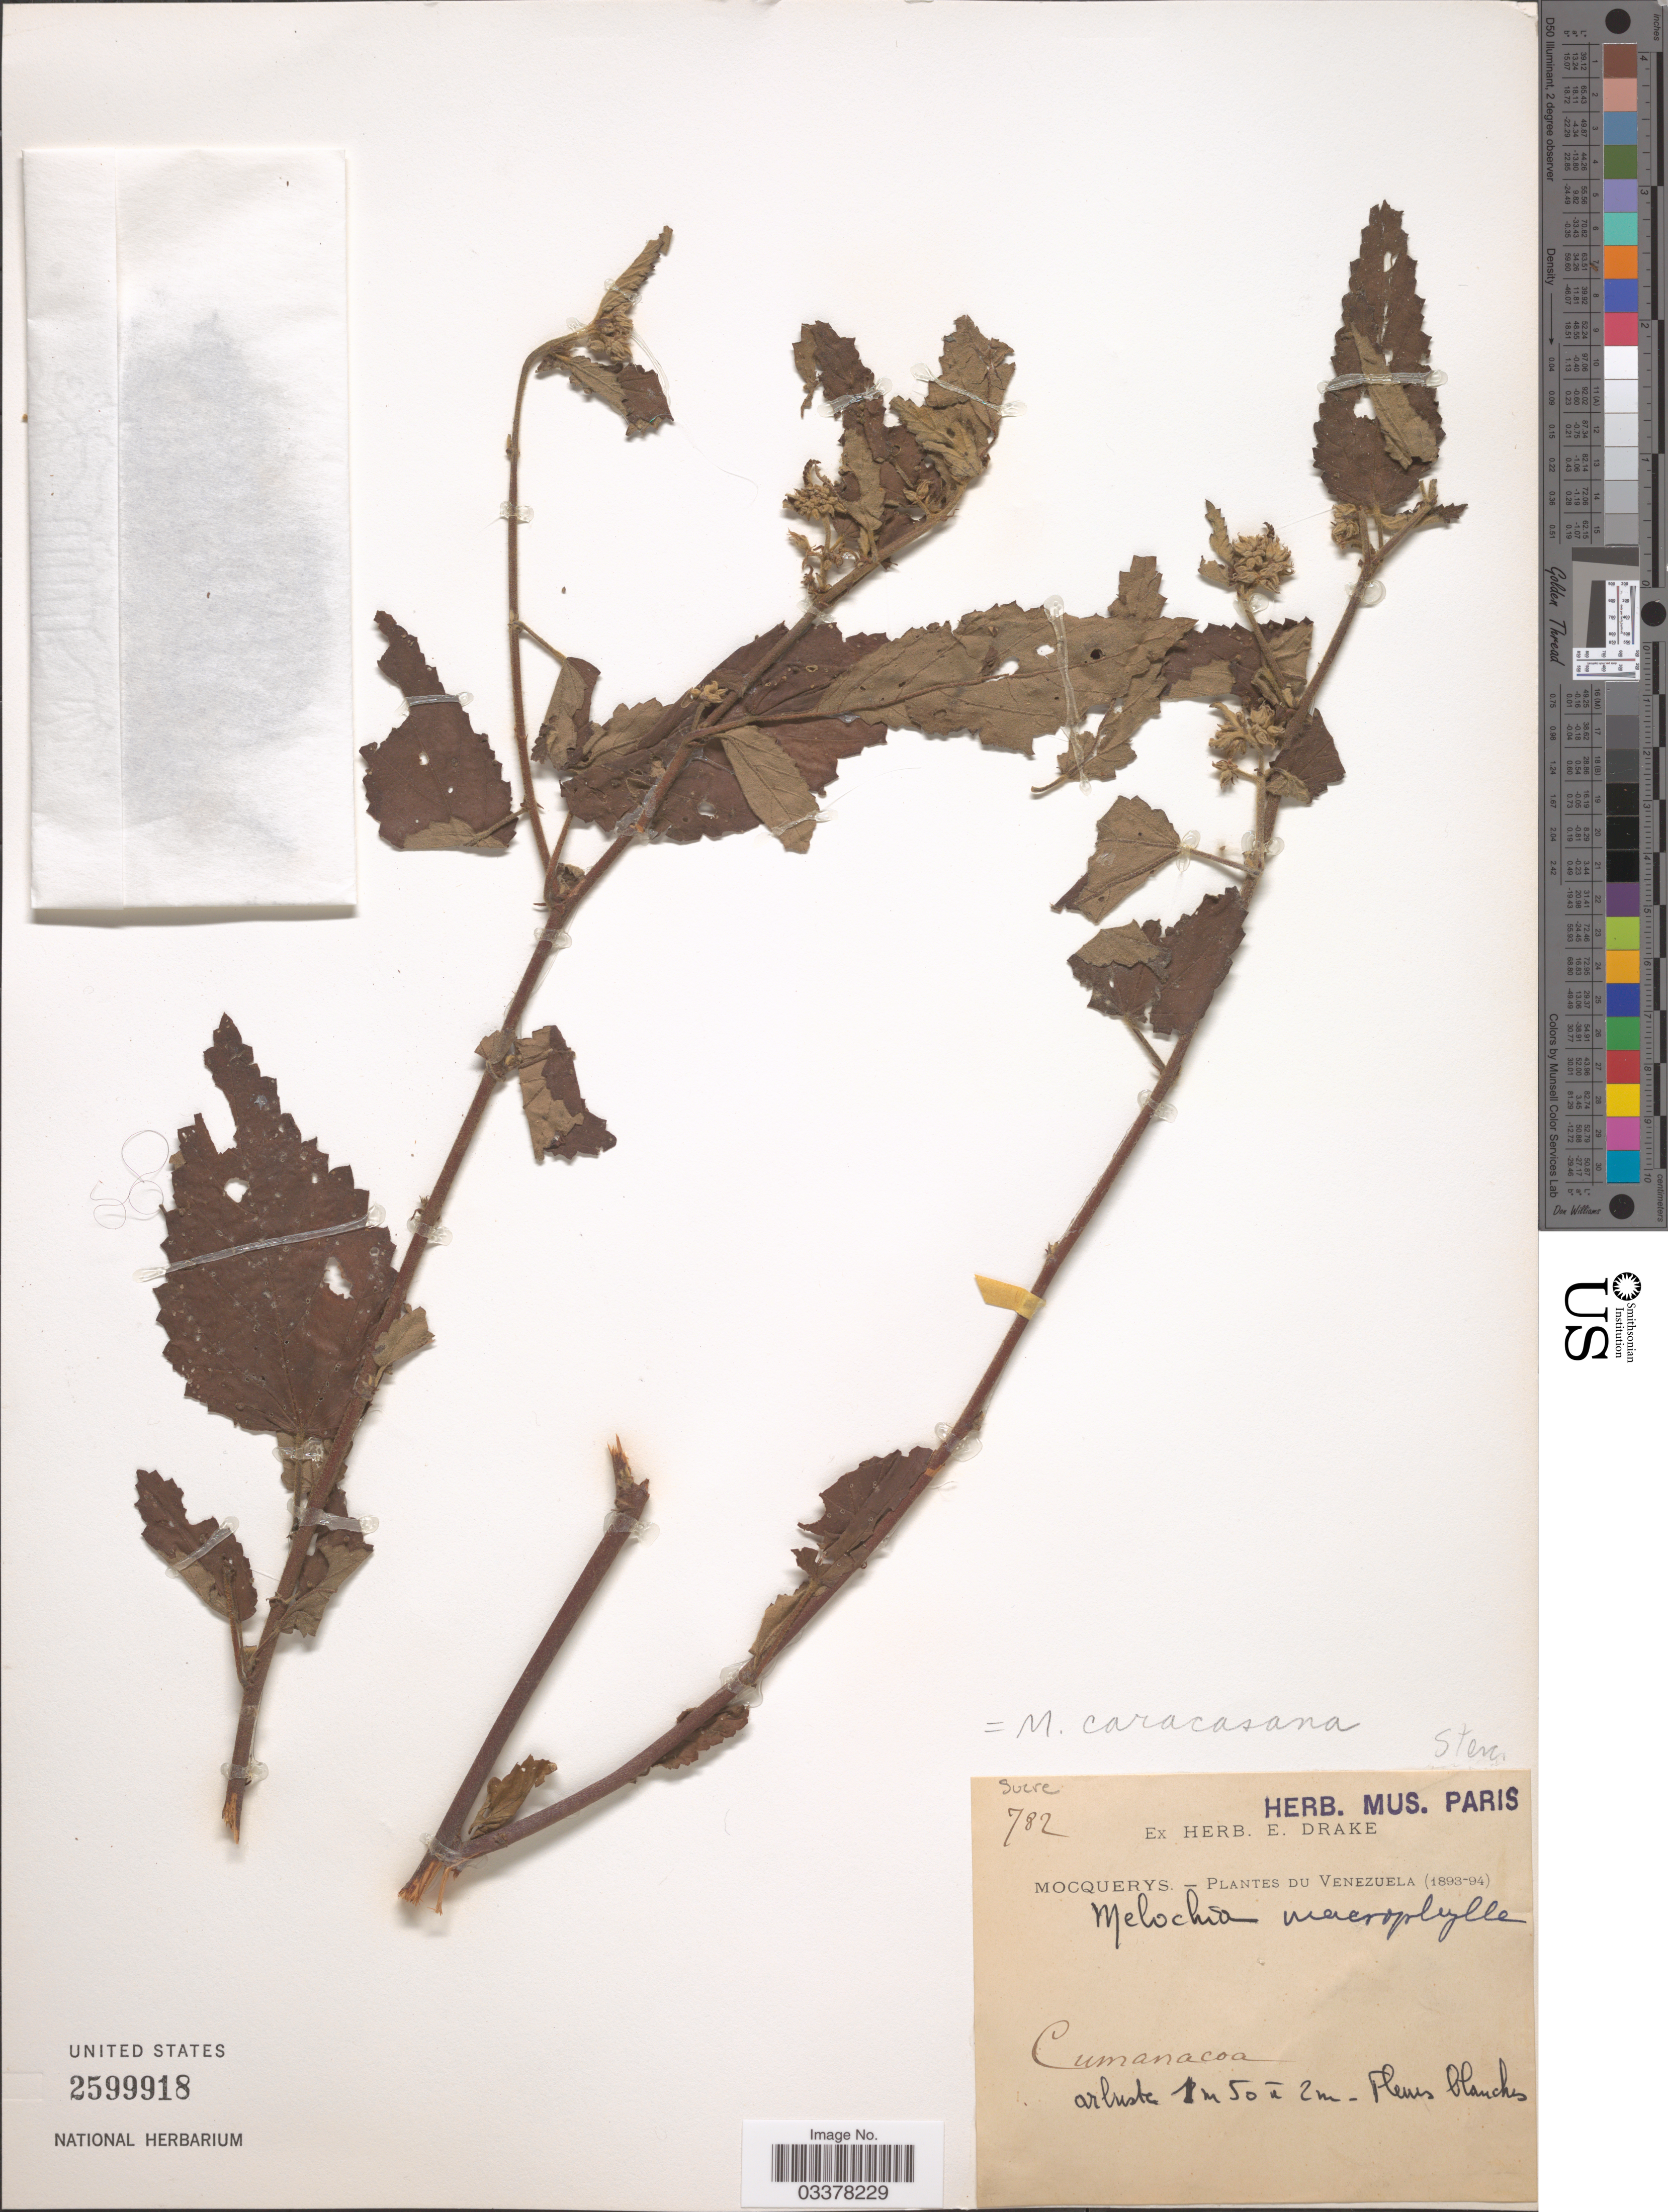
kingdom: Plantae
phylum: Tracheophyta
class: Magnoliopsida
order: Malvales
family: Malvaceae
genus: Melochia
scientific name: Melochia caracasana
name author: Jacq.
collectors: A. Mocquerys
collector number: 782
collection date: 1893/1894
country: Venezuela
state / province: Sucre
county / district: Montes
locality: Cumanacoa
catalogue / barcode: US 2599918